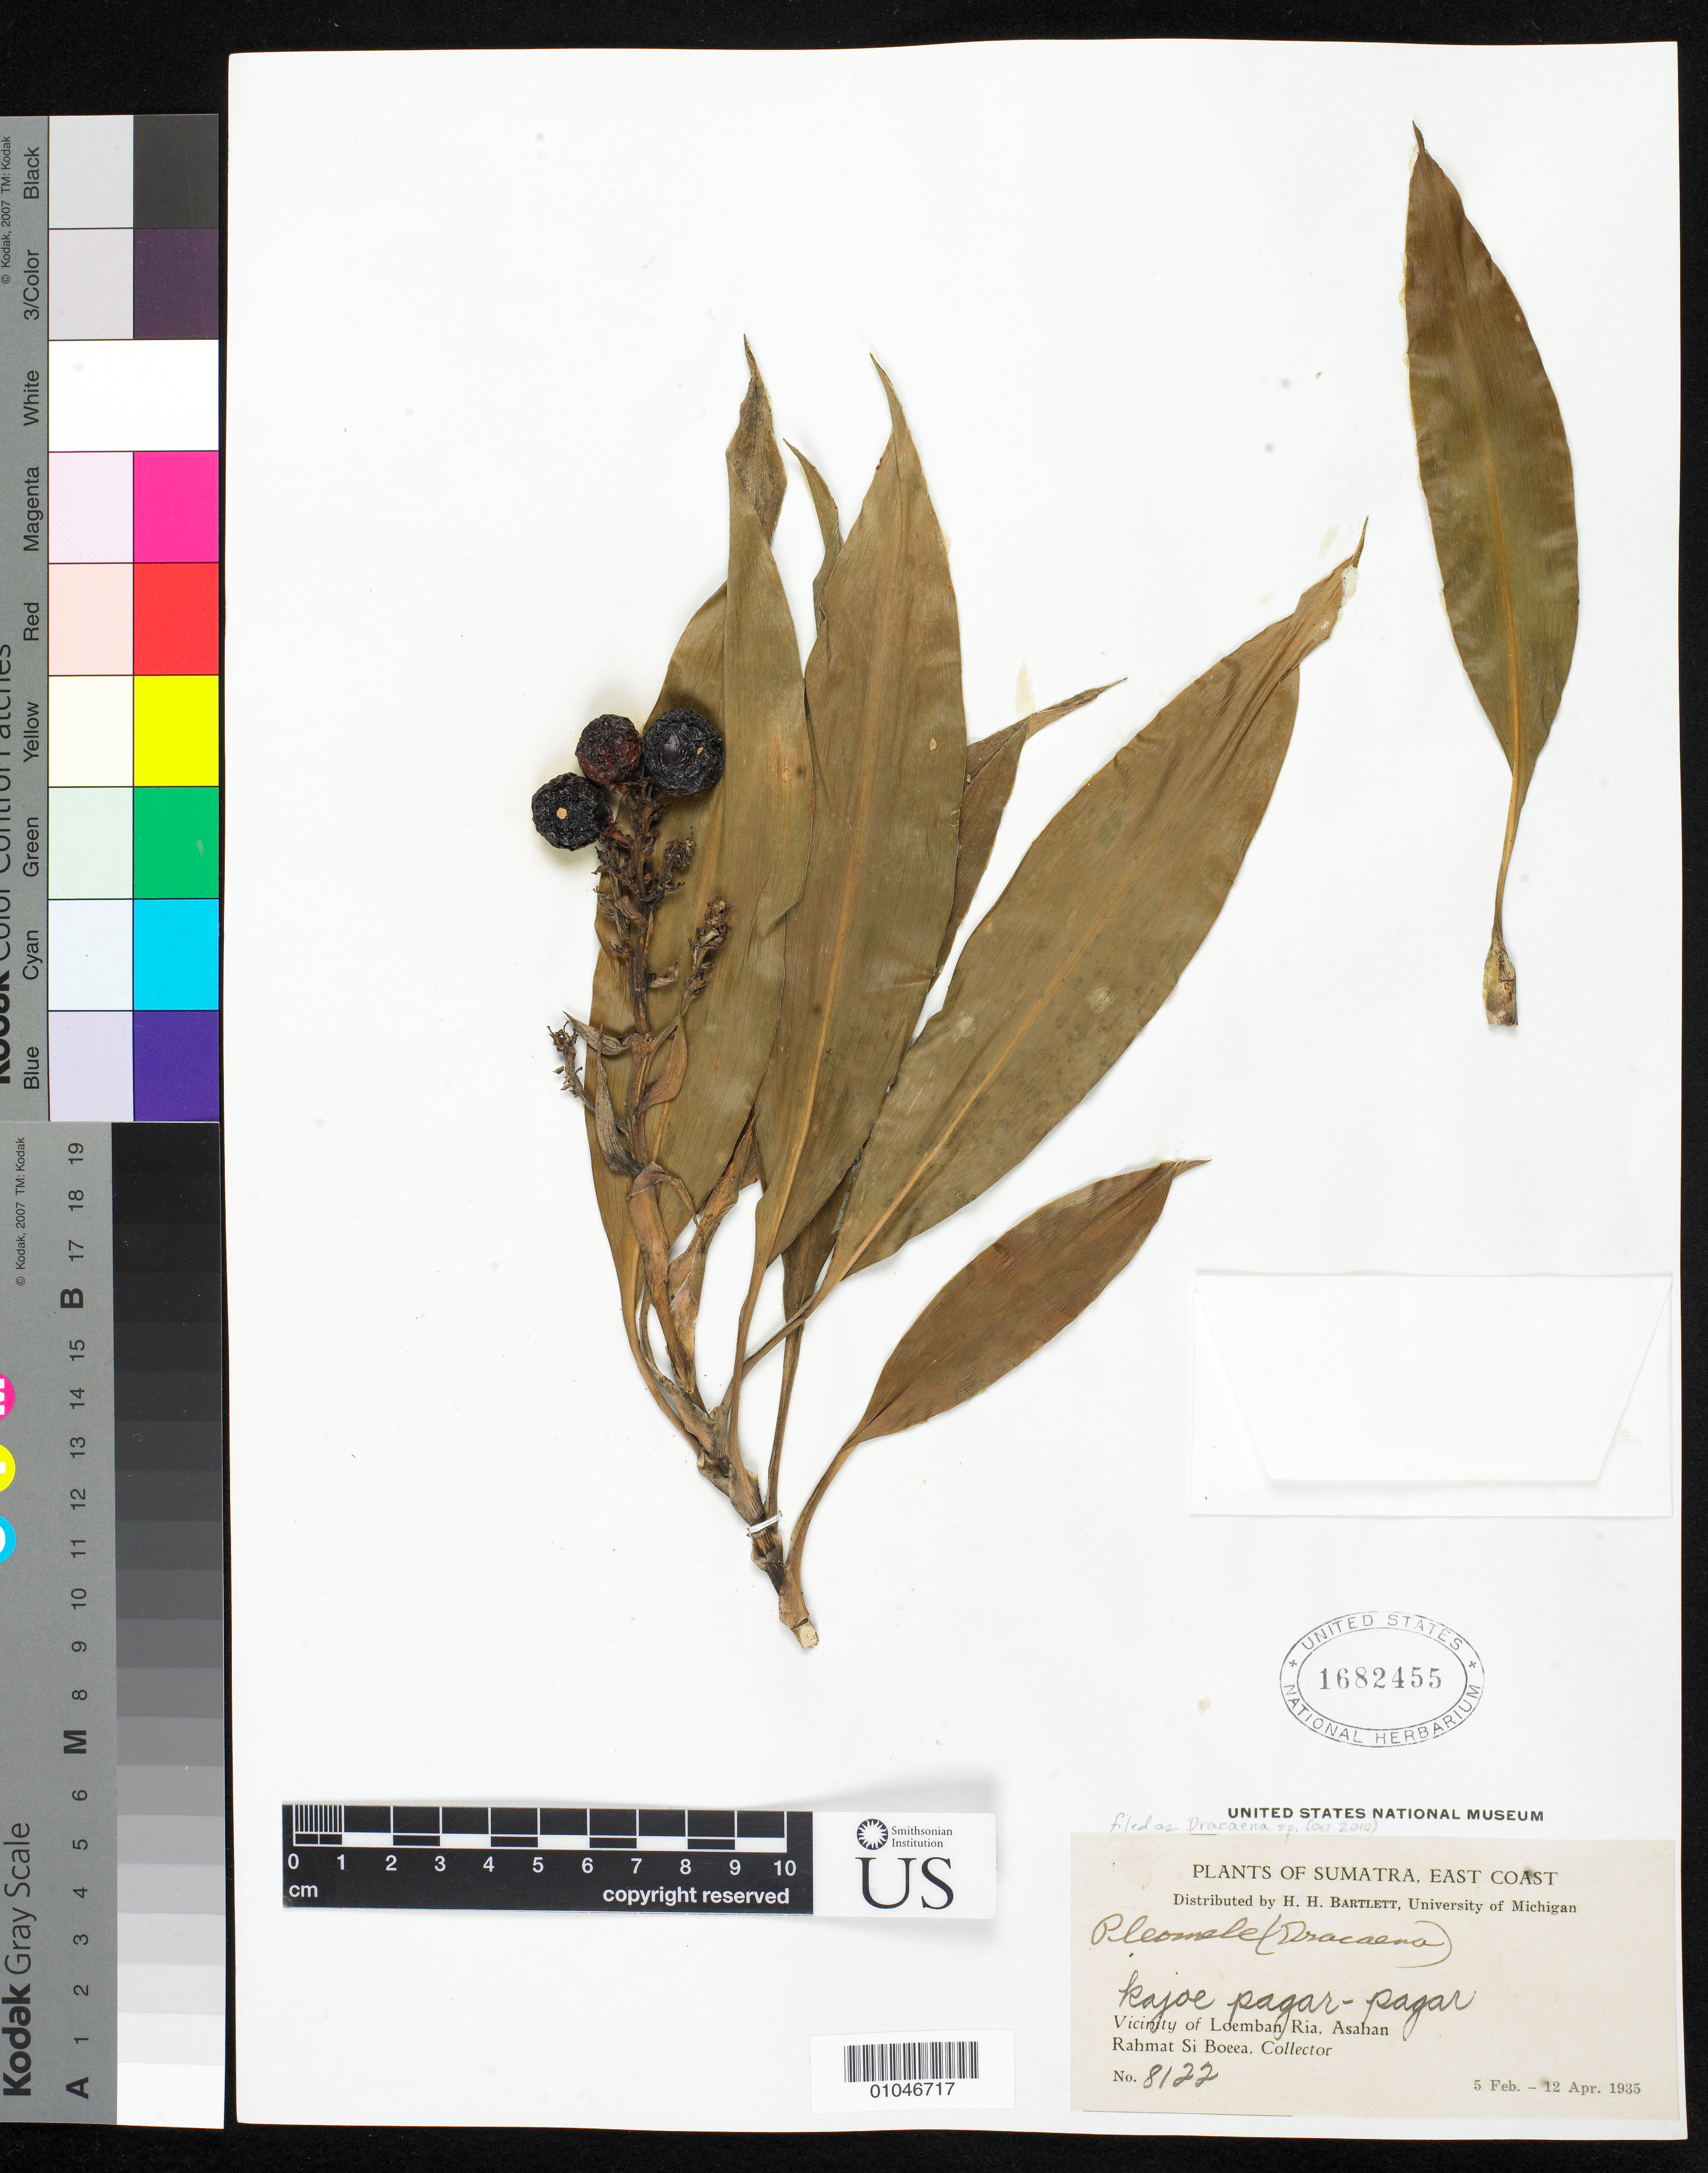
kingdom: Plantae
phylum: Tracheophyta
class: Liliopsida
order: Asparagales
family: Asparagaceae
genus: Dracaena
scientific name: Dracaena sp.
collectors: Rahmat Si Boeea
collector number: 8122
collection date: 1934-02-05/1934-04-12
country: Indonesia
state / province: Sumatra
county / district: Sumatera Utara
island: Sumatra I.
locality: (East Coast) vicinity of Loemban Ria, Asahan, Sumatra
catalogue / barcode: US 1682455